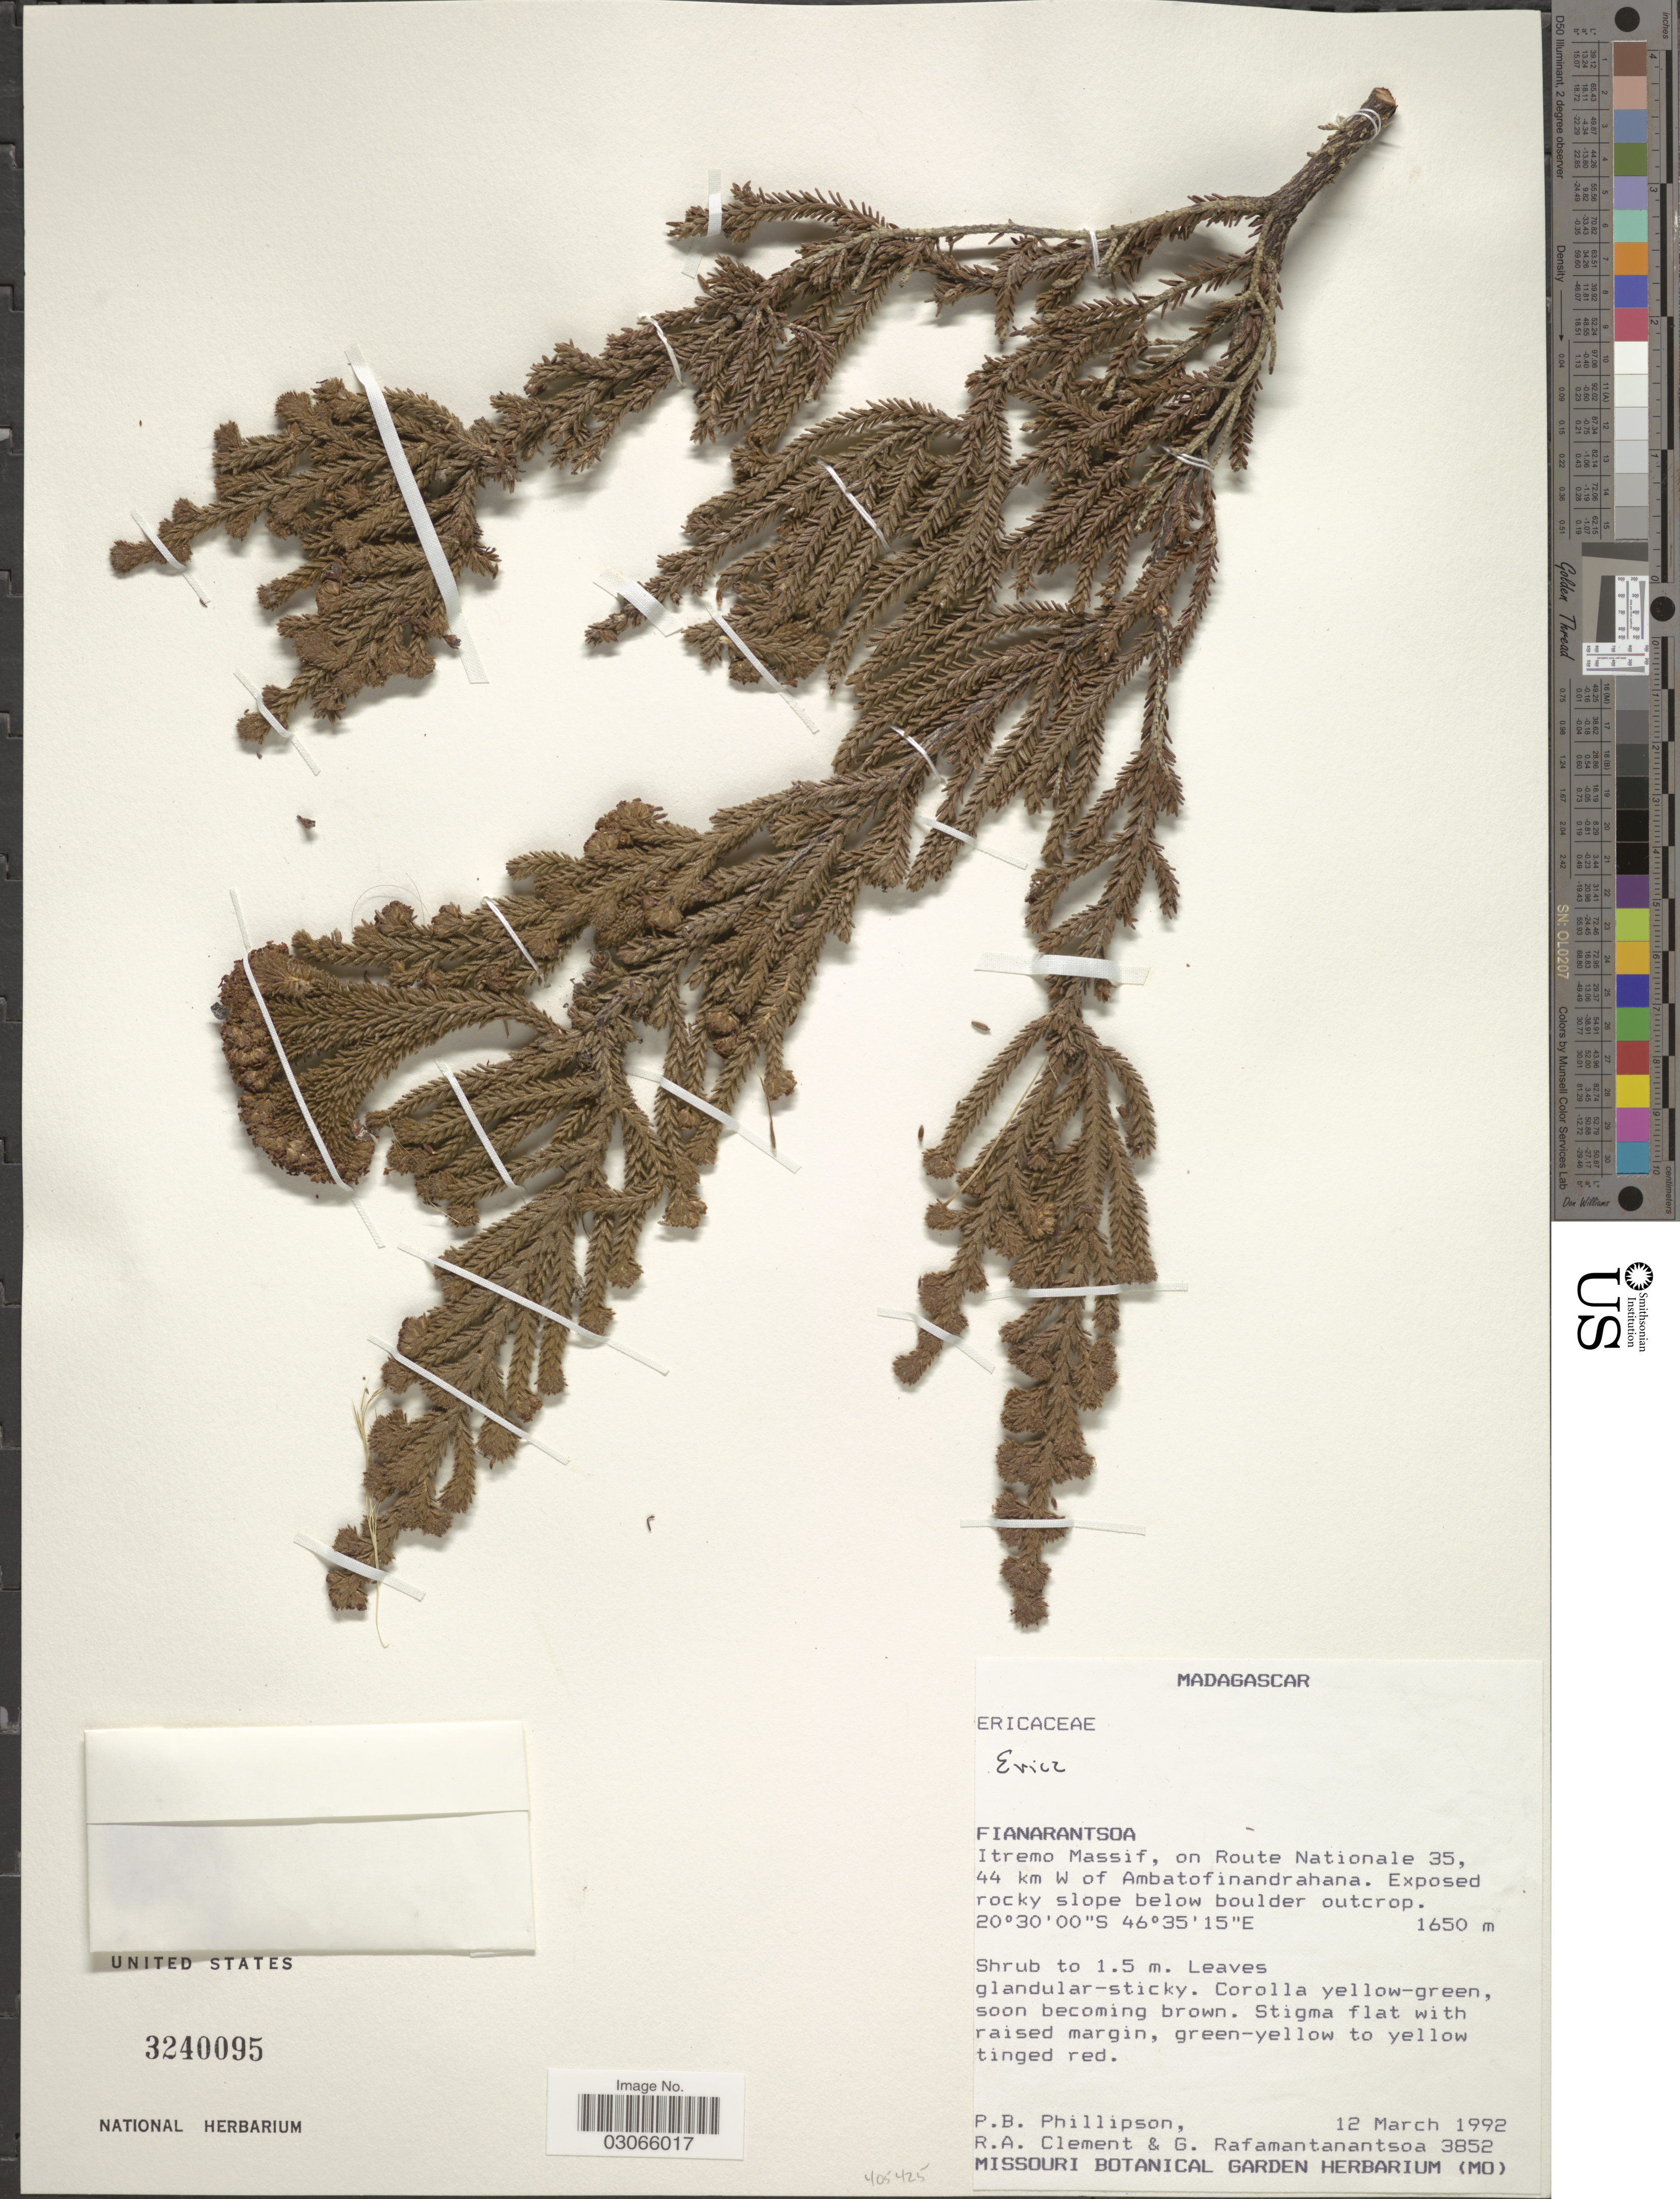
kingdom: Plantae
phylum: Tracheophyta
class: Magnoliopsida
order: Ericales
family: Ericaceae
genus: Erica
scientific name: Erica sp.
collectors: P. B. Phillipson, R. A.Clement & G. Rafamantanantsoa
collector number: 3852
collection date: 1992-03-12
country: Madagascar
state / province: Amoron'i Mania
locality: Itremo Massif, on Route Nationale 35, 44 km W of Ambatofinandrahana.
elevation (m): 1650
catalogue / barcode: US 3240095